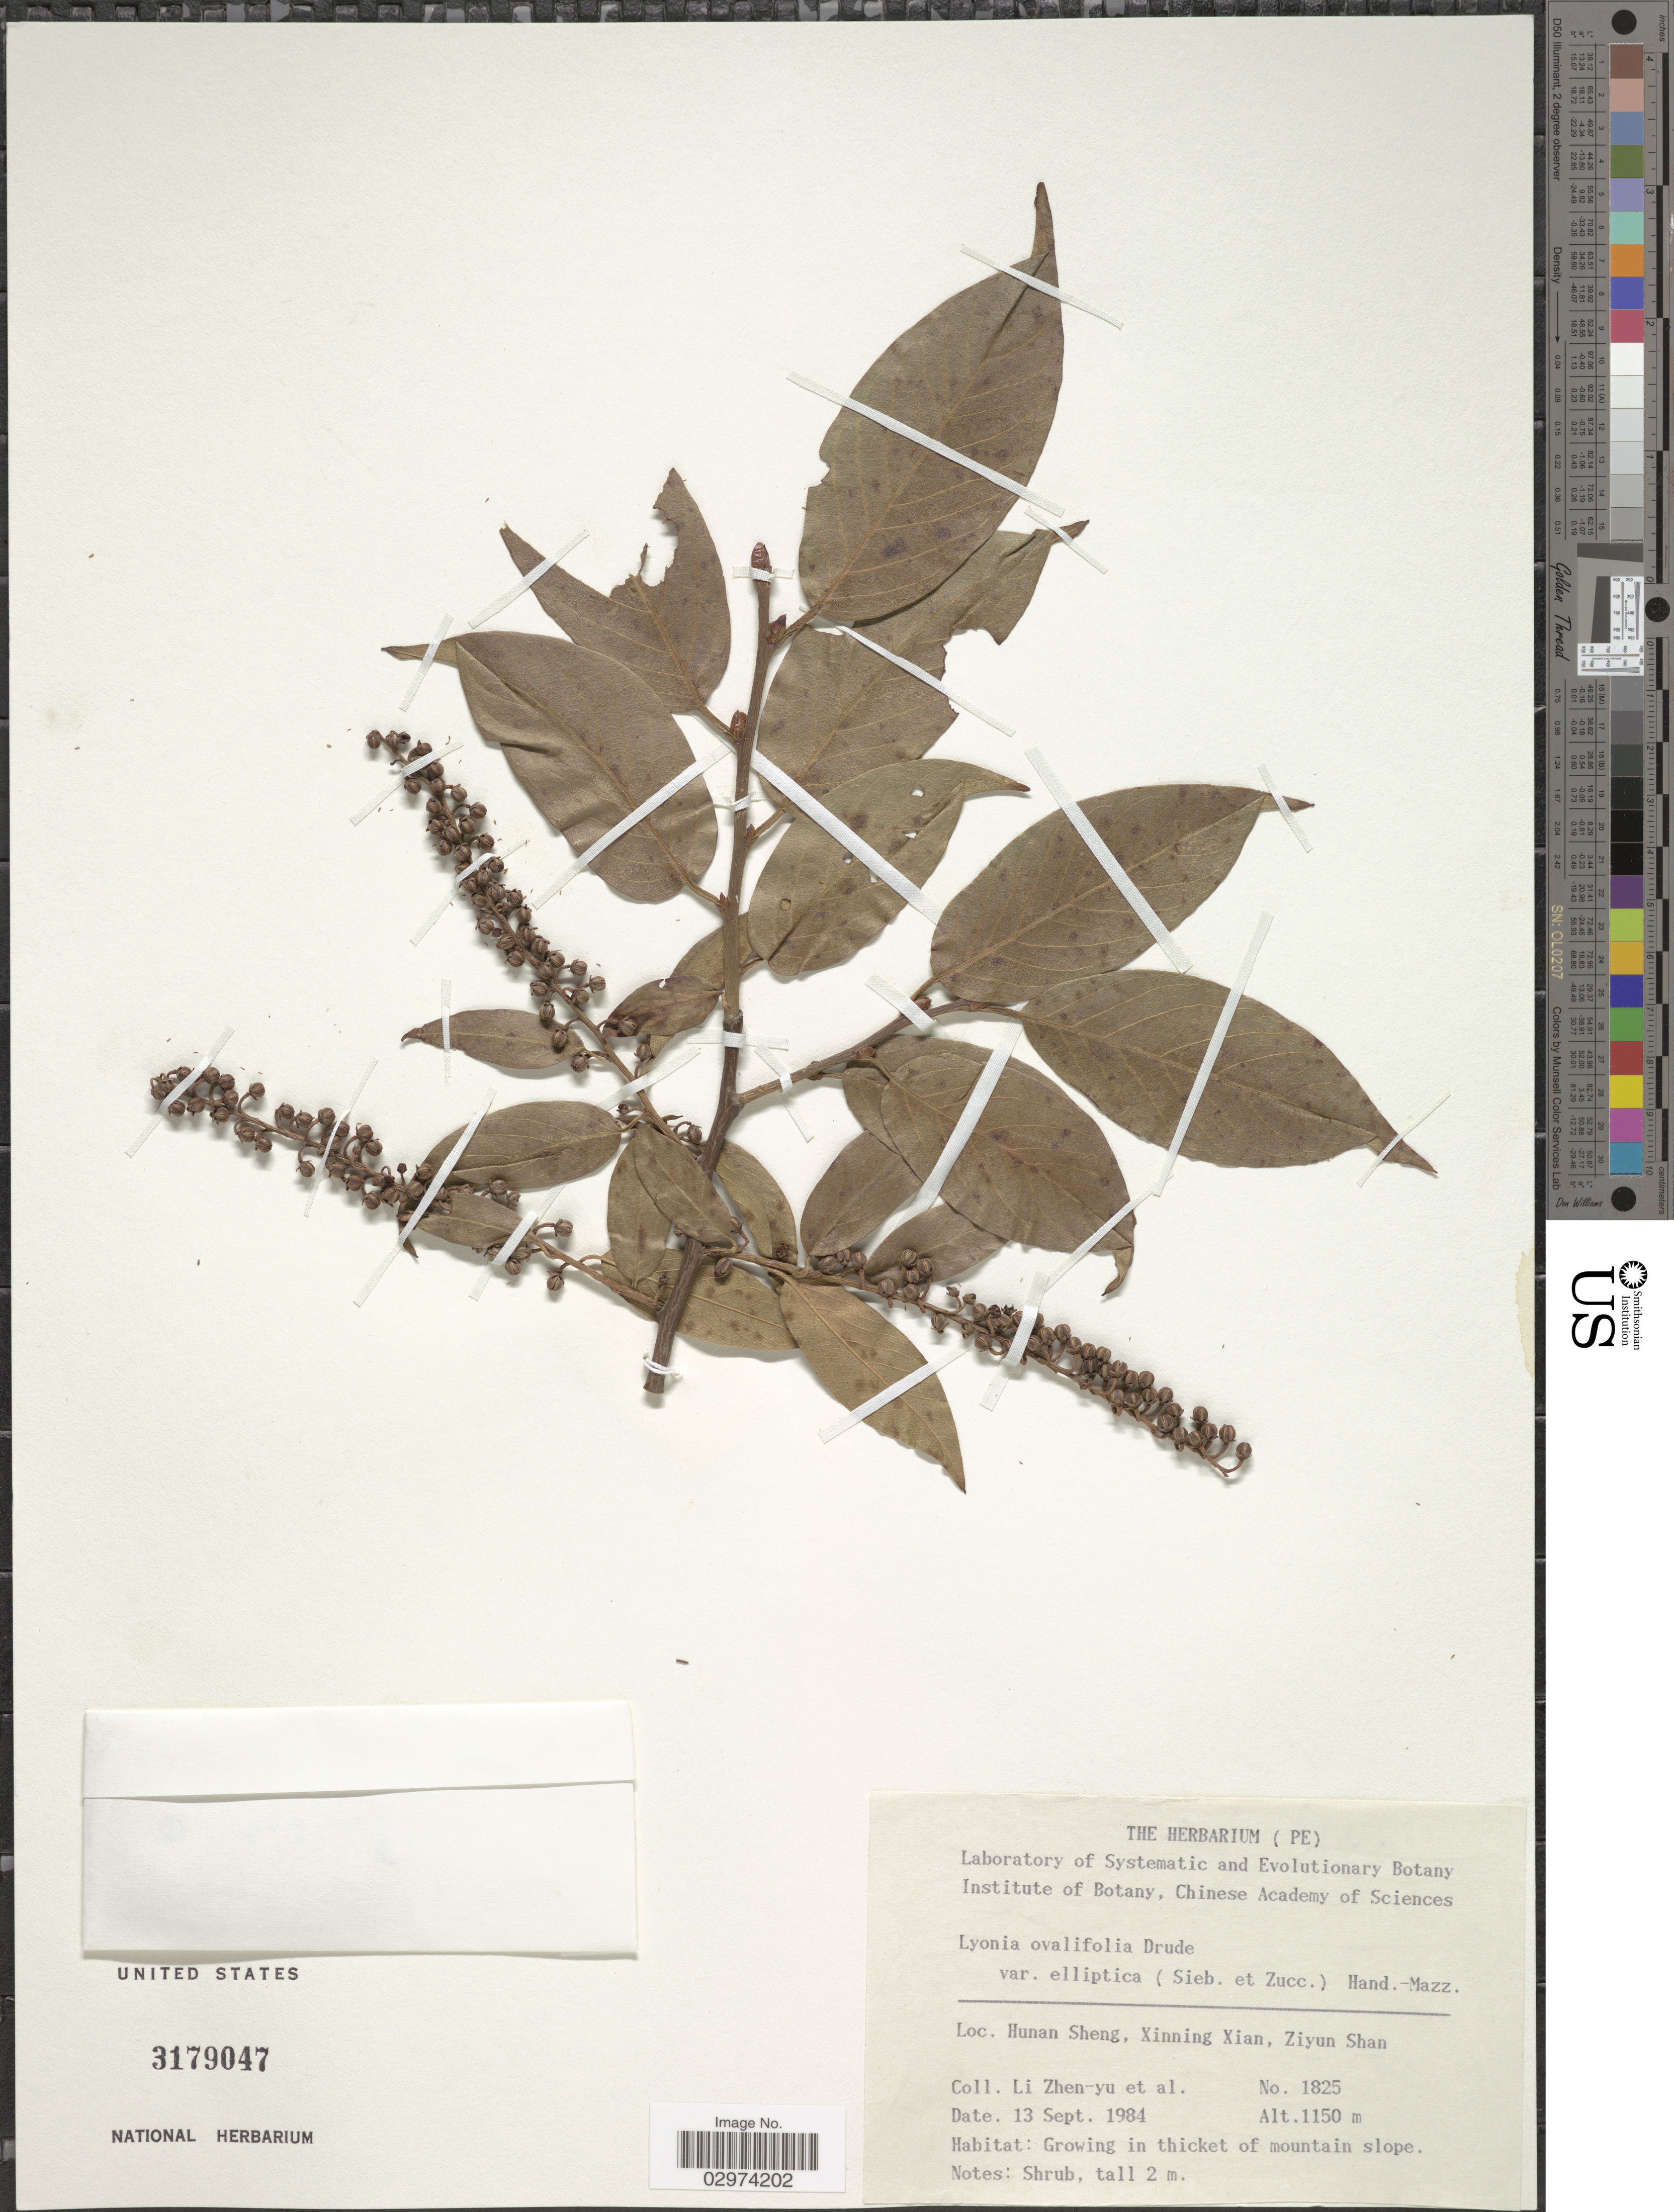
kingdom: Plantae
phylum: Tracheophyta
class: Magnoliopsida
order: Ericales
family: Ericaceae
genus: Lyonia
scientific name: Lyonia ovalifolia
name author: (Wall.) Drude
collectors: Z. Y. Li & et al.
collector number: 1825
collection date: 1984-09-13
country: China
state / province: Hunan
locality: Hunan Sheng, Xinning Xian, Ziyun Shan.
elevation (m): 1150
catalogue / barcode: US 3179047